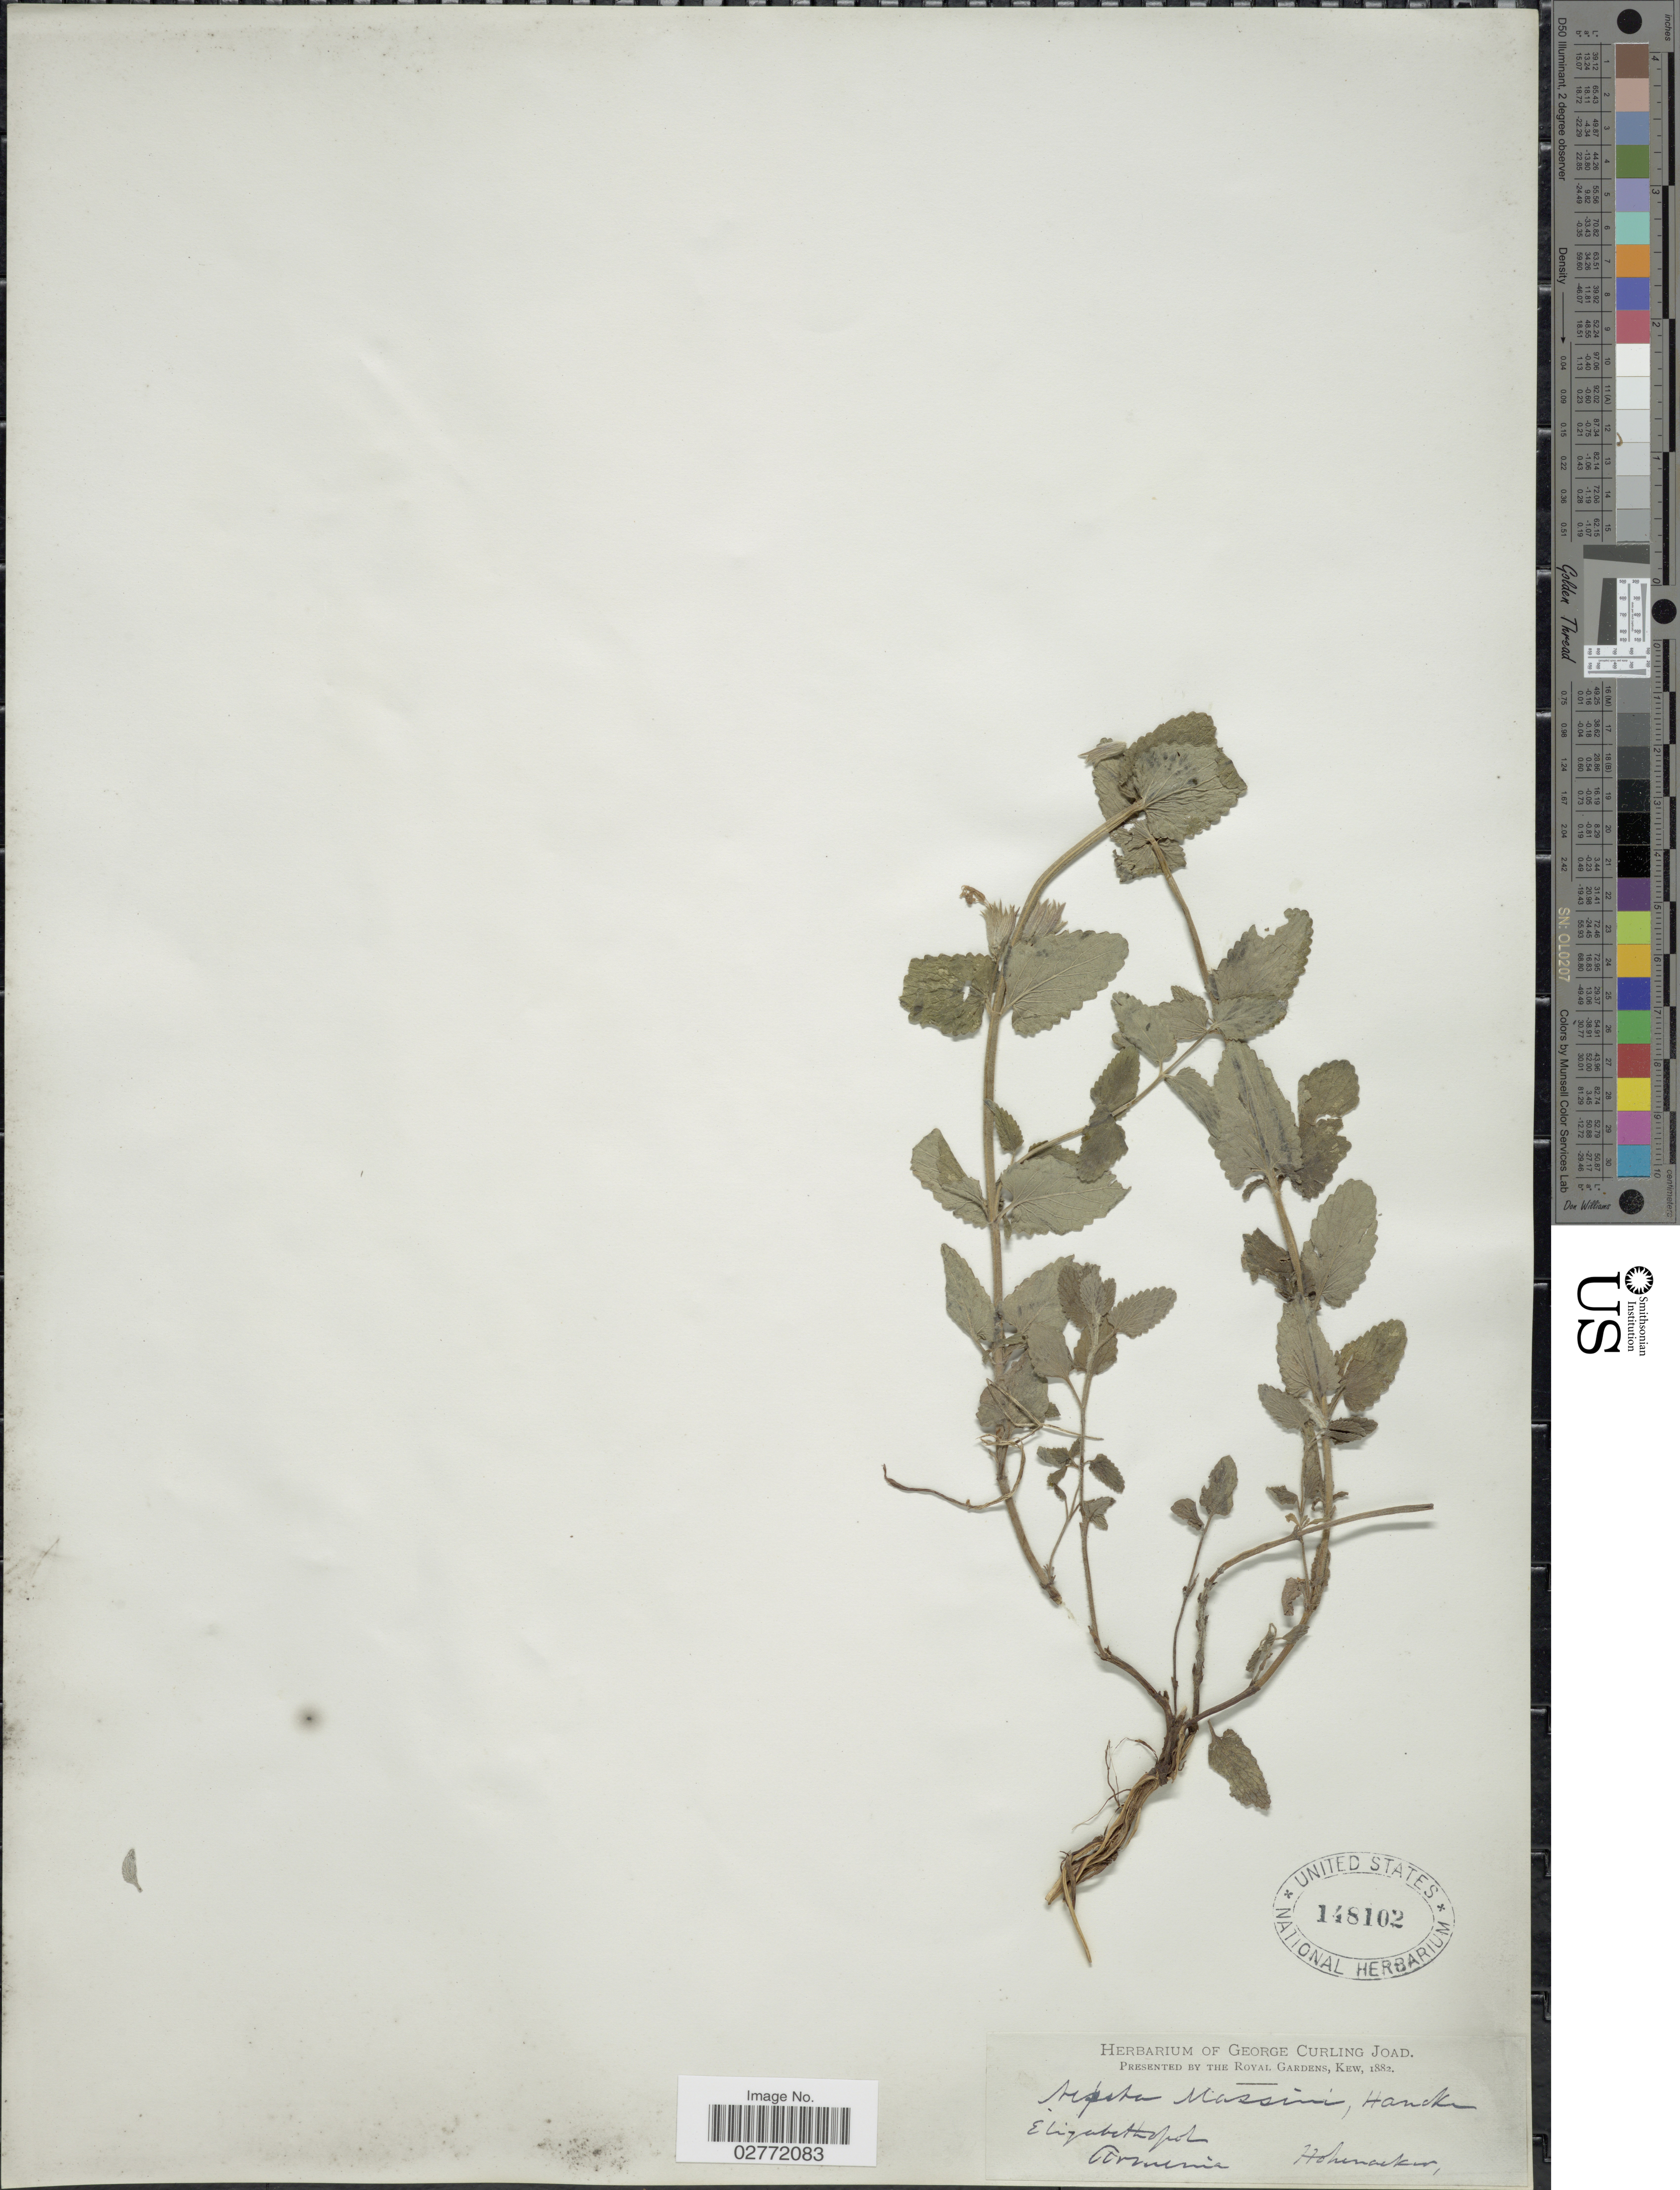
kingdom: Plantae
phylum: Tracheophyta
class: Magnoliopsida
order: Lamiales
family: Lamiaceae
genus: Nepeta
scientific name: Nepeta mussinii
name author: Spreng. ex Henckel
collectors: Hohenacker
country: Armenia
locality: Elisabethopol.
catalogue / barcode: US 148102